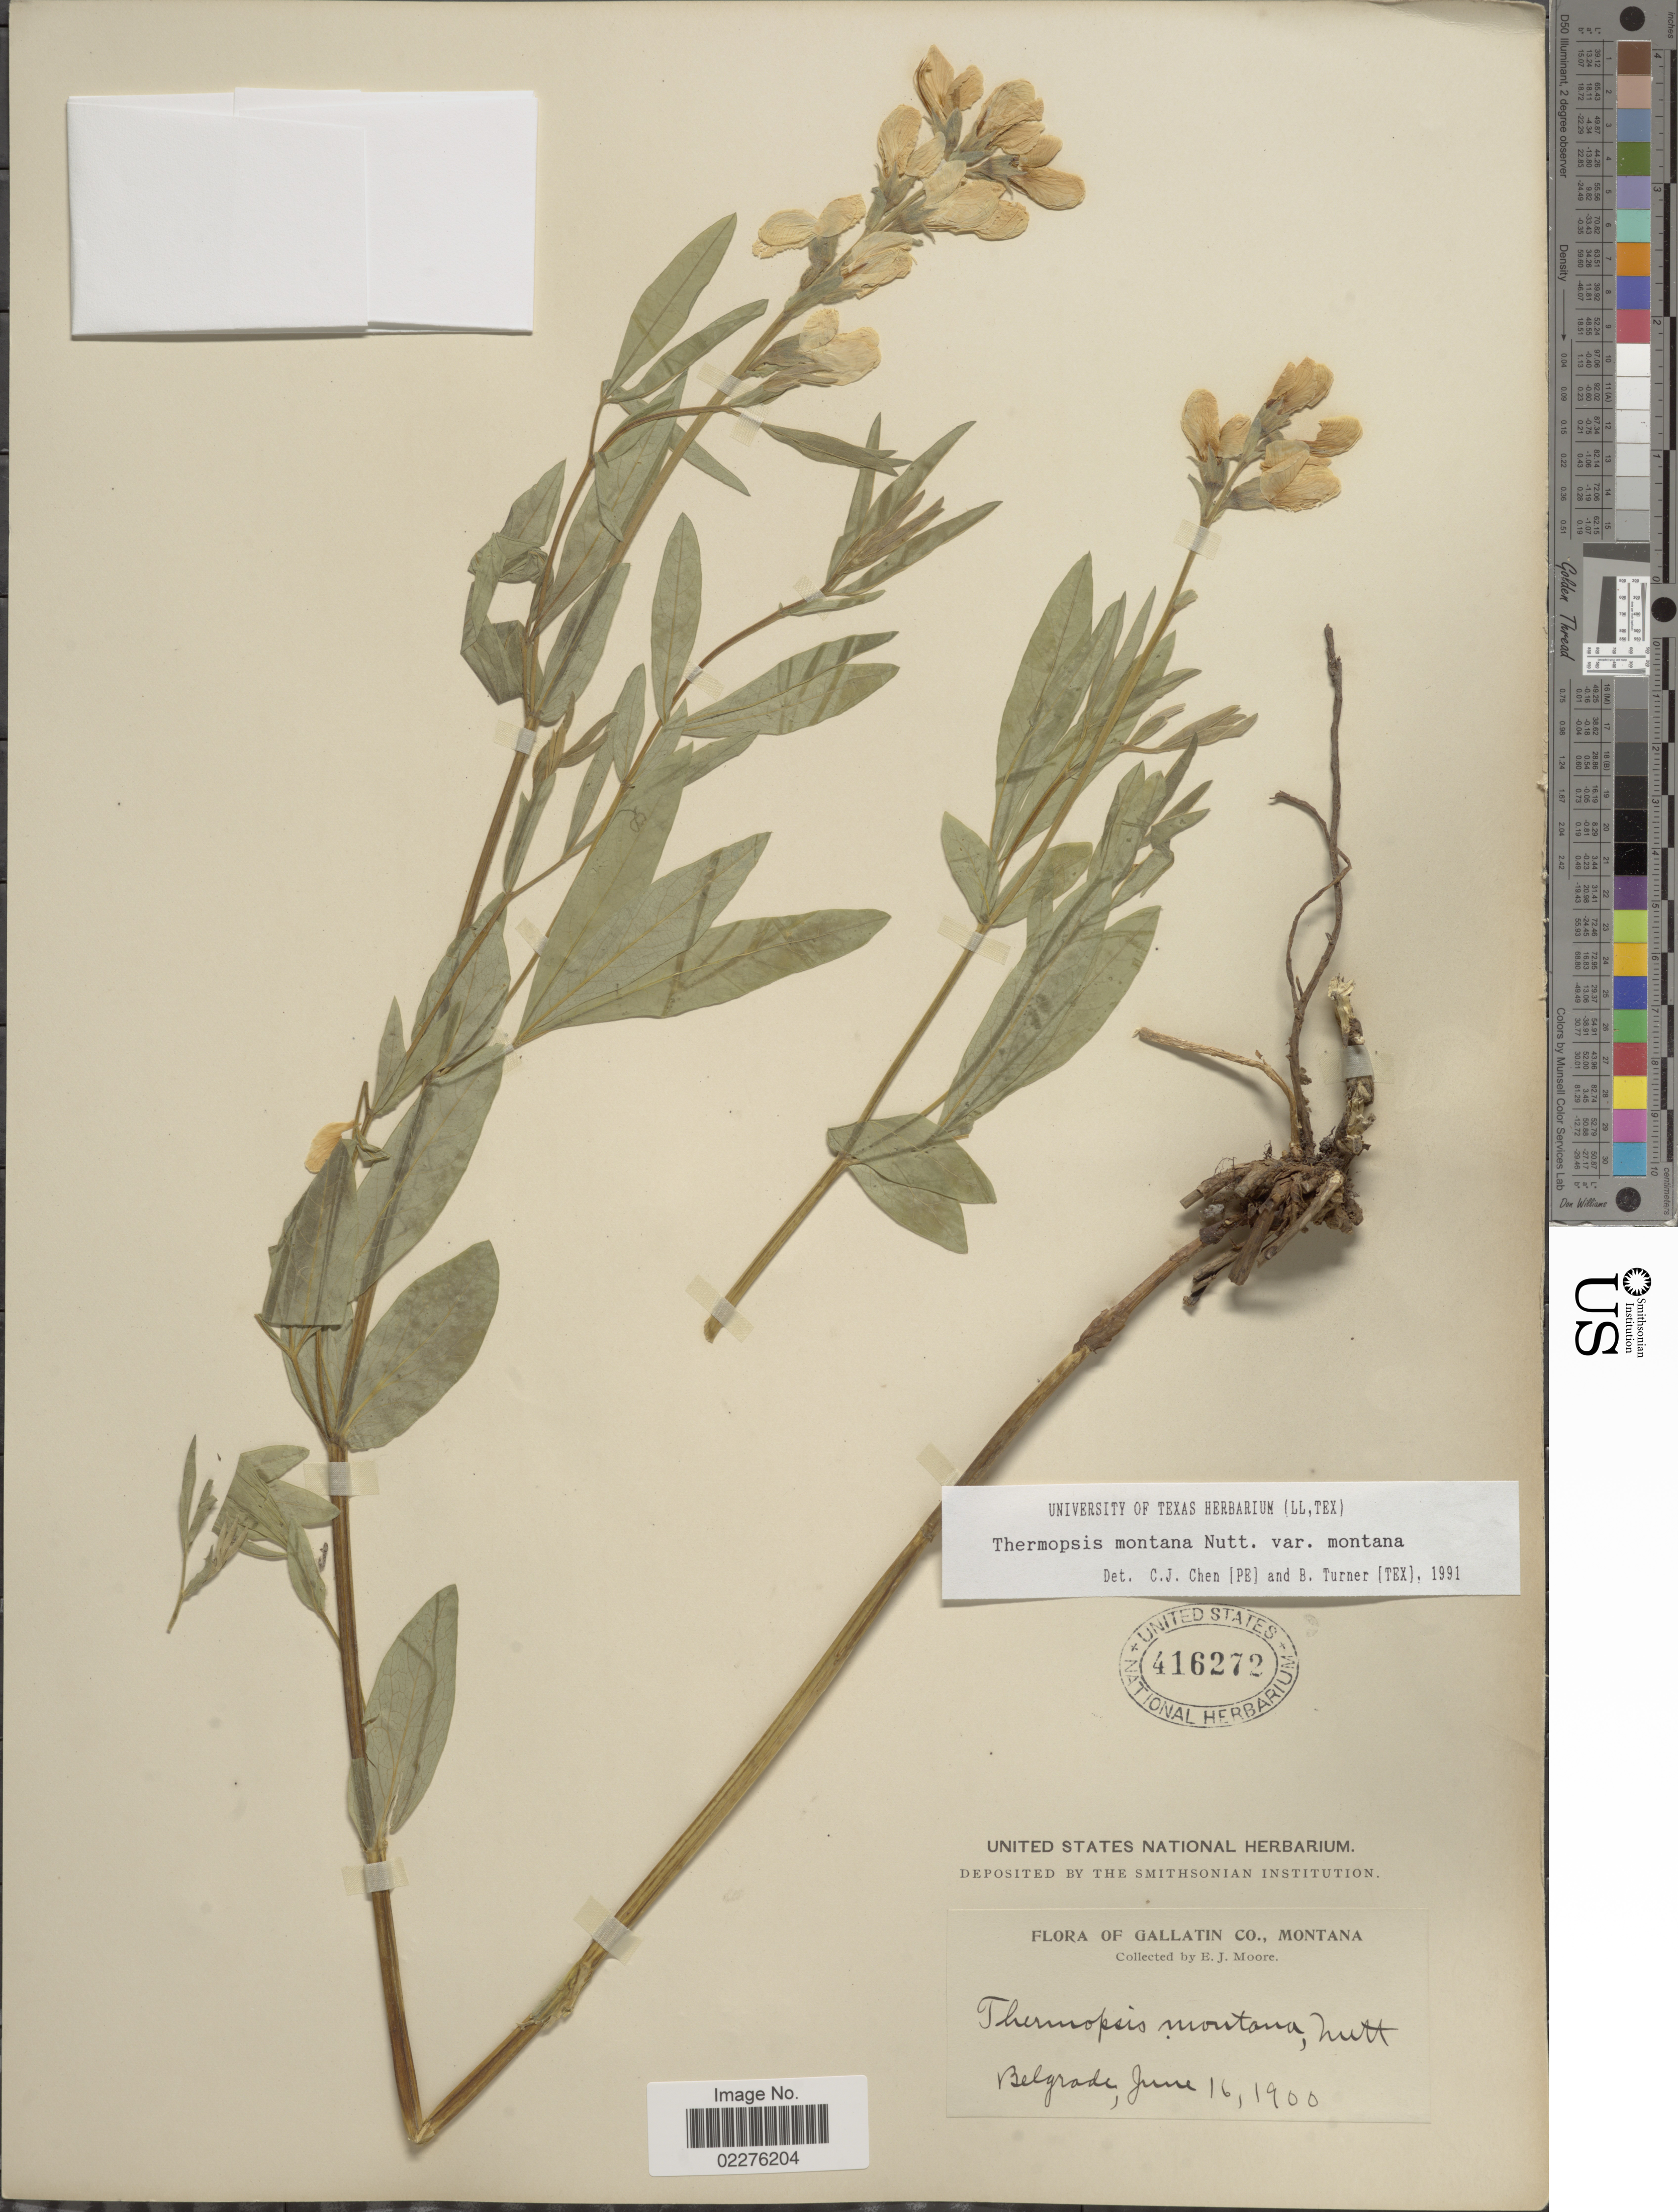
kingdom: Plantae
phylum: Tracheophyta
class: Magnoliopsida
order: Fabales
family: Fabaceae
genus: Thermopsis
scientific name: Thermopsis montana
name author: Nutt.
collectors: E. Moore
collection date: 1900-06-16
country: United States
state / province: Montana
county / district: Gallatin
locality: Belgrade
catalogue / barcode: US 416272